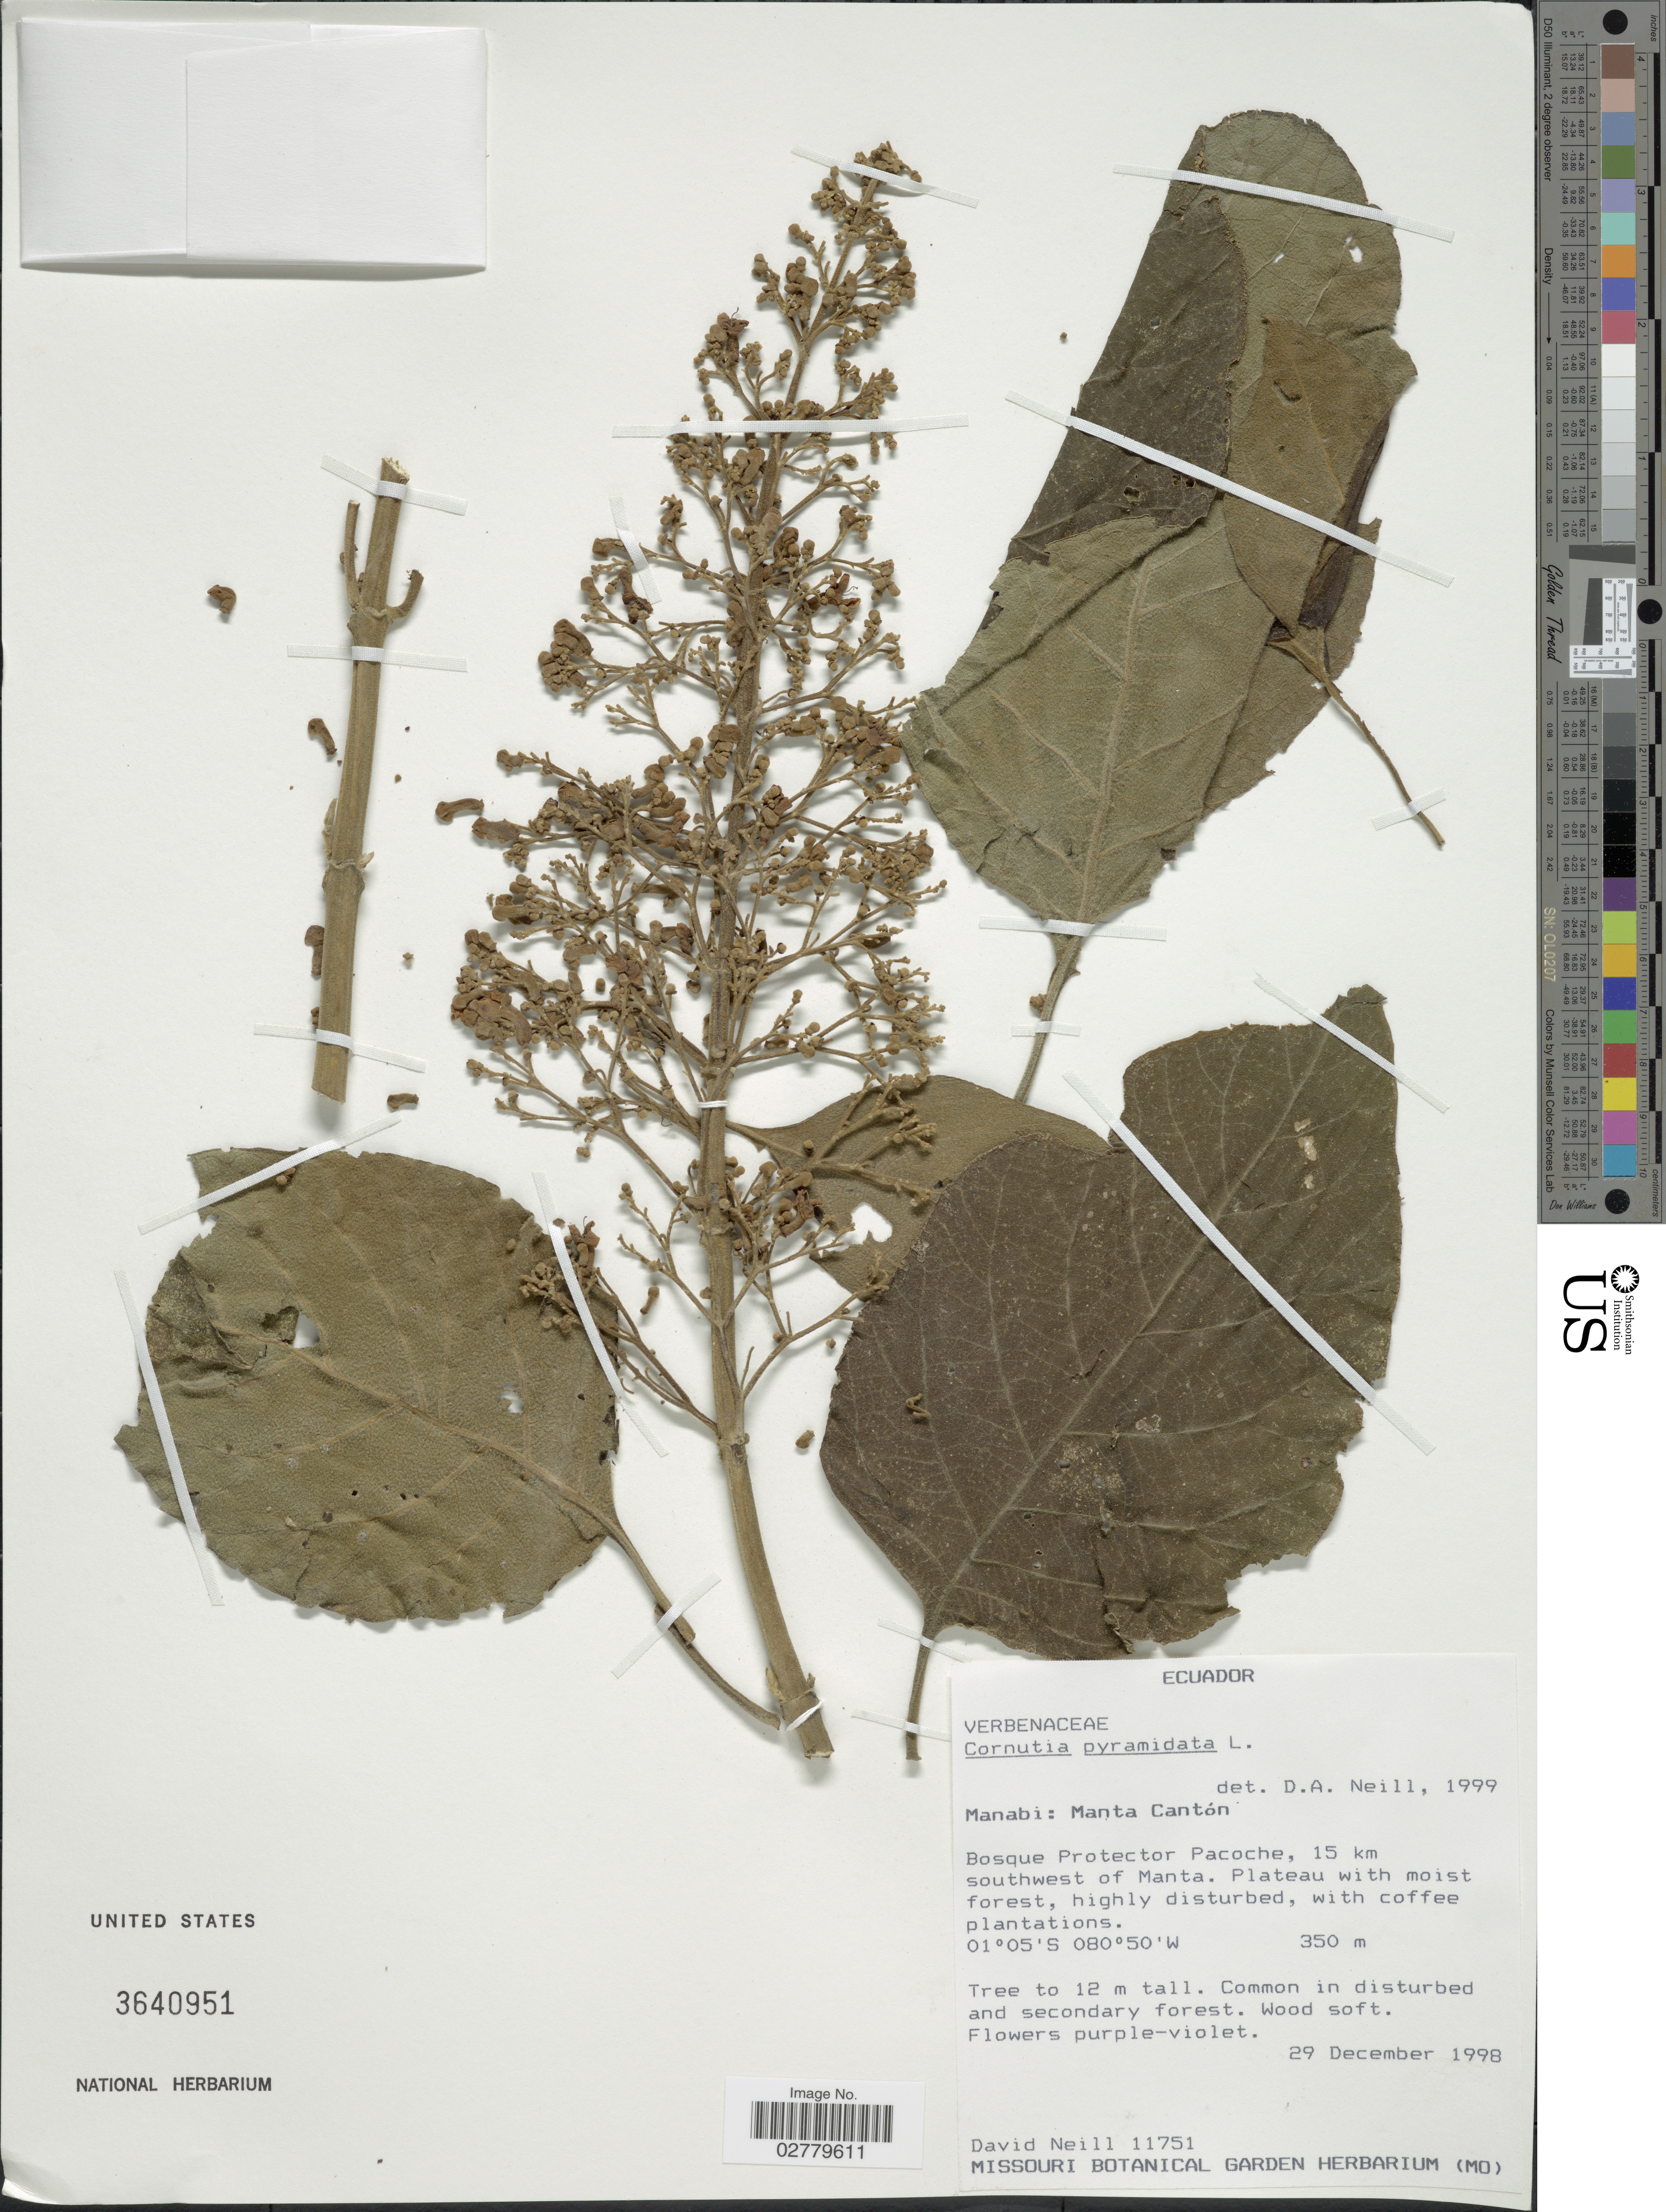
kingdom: Plantae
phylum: Tracheophyta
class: Magnoliopsida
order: Lamiales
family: Lamiaceae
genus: Cornutia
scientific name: Cornutia pyramidata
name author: L.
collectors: D. Neill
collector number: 11751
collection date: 1998-12-29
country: Ecuador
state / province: Manabí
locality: Manta Cantón. Bosque Protector Pacoche, 15 km southwest of Manta.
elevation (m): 350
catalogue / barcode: US 3640951